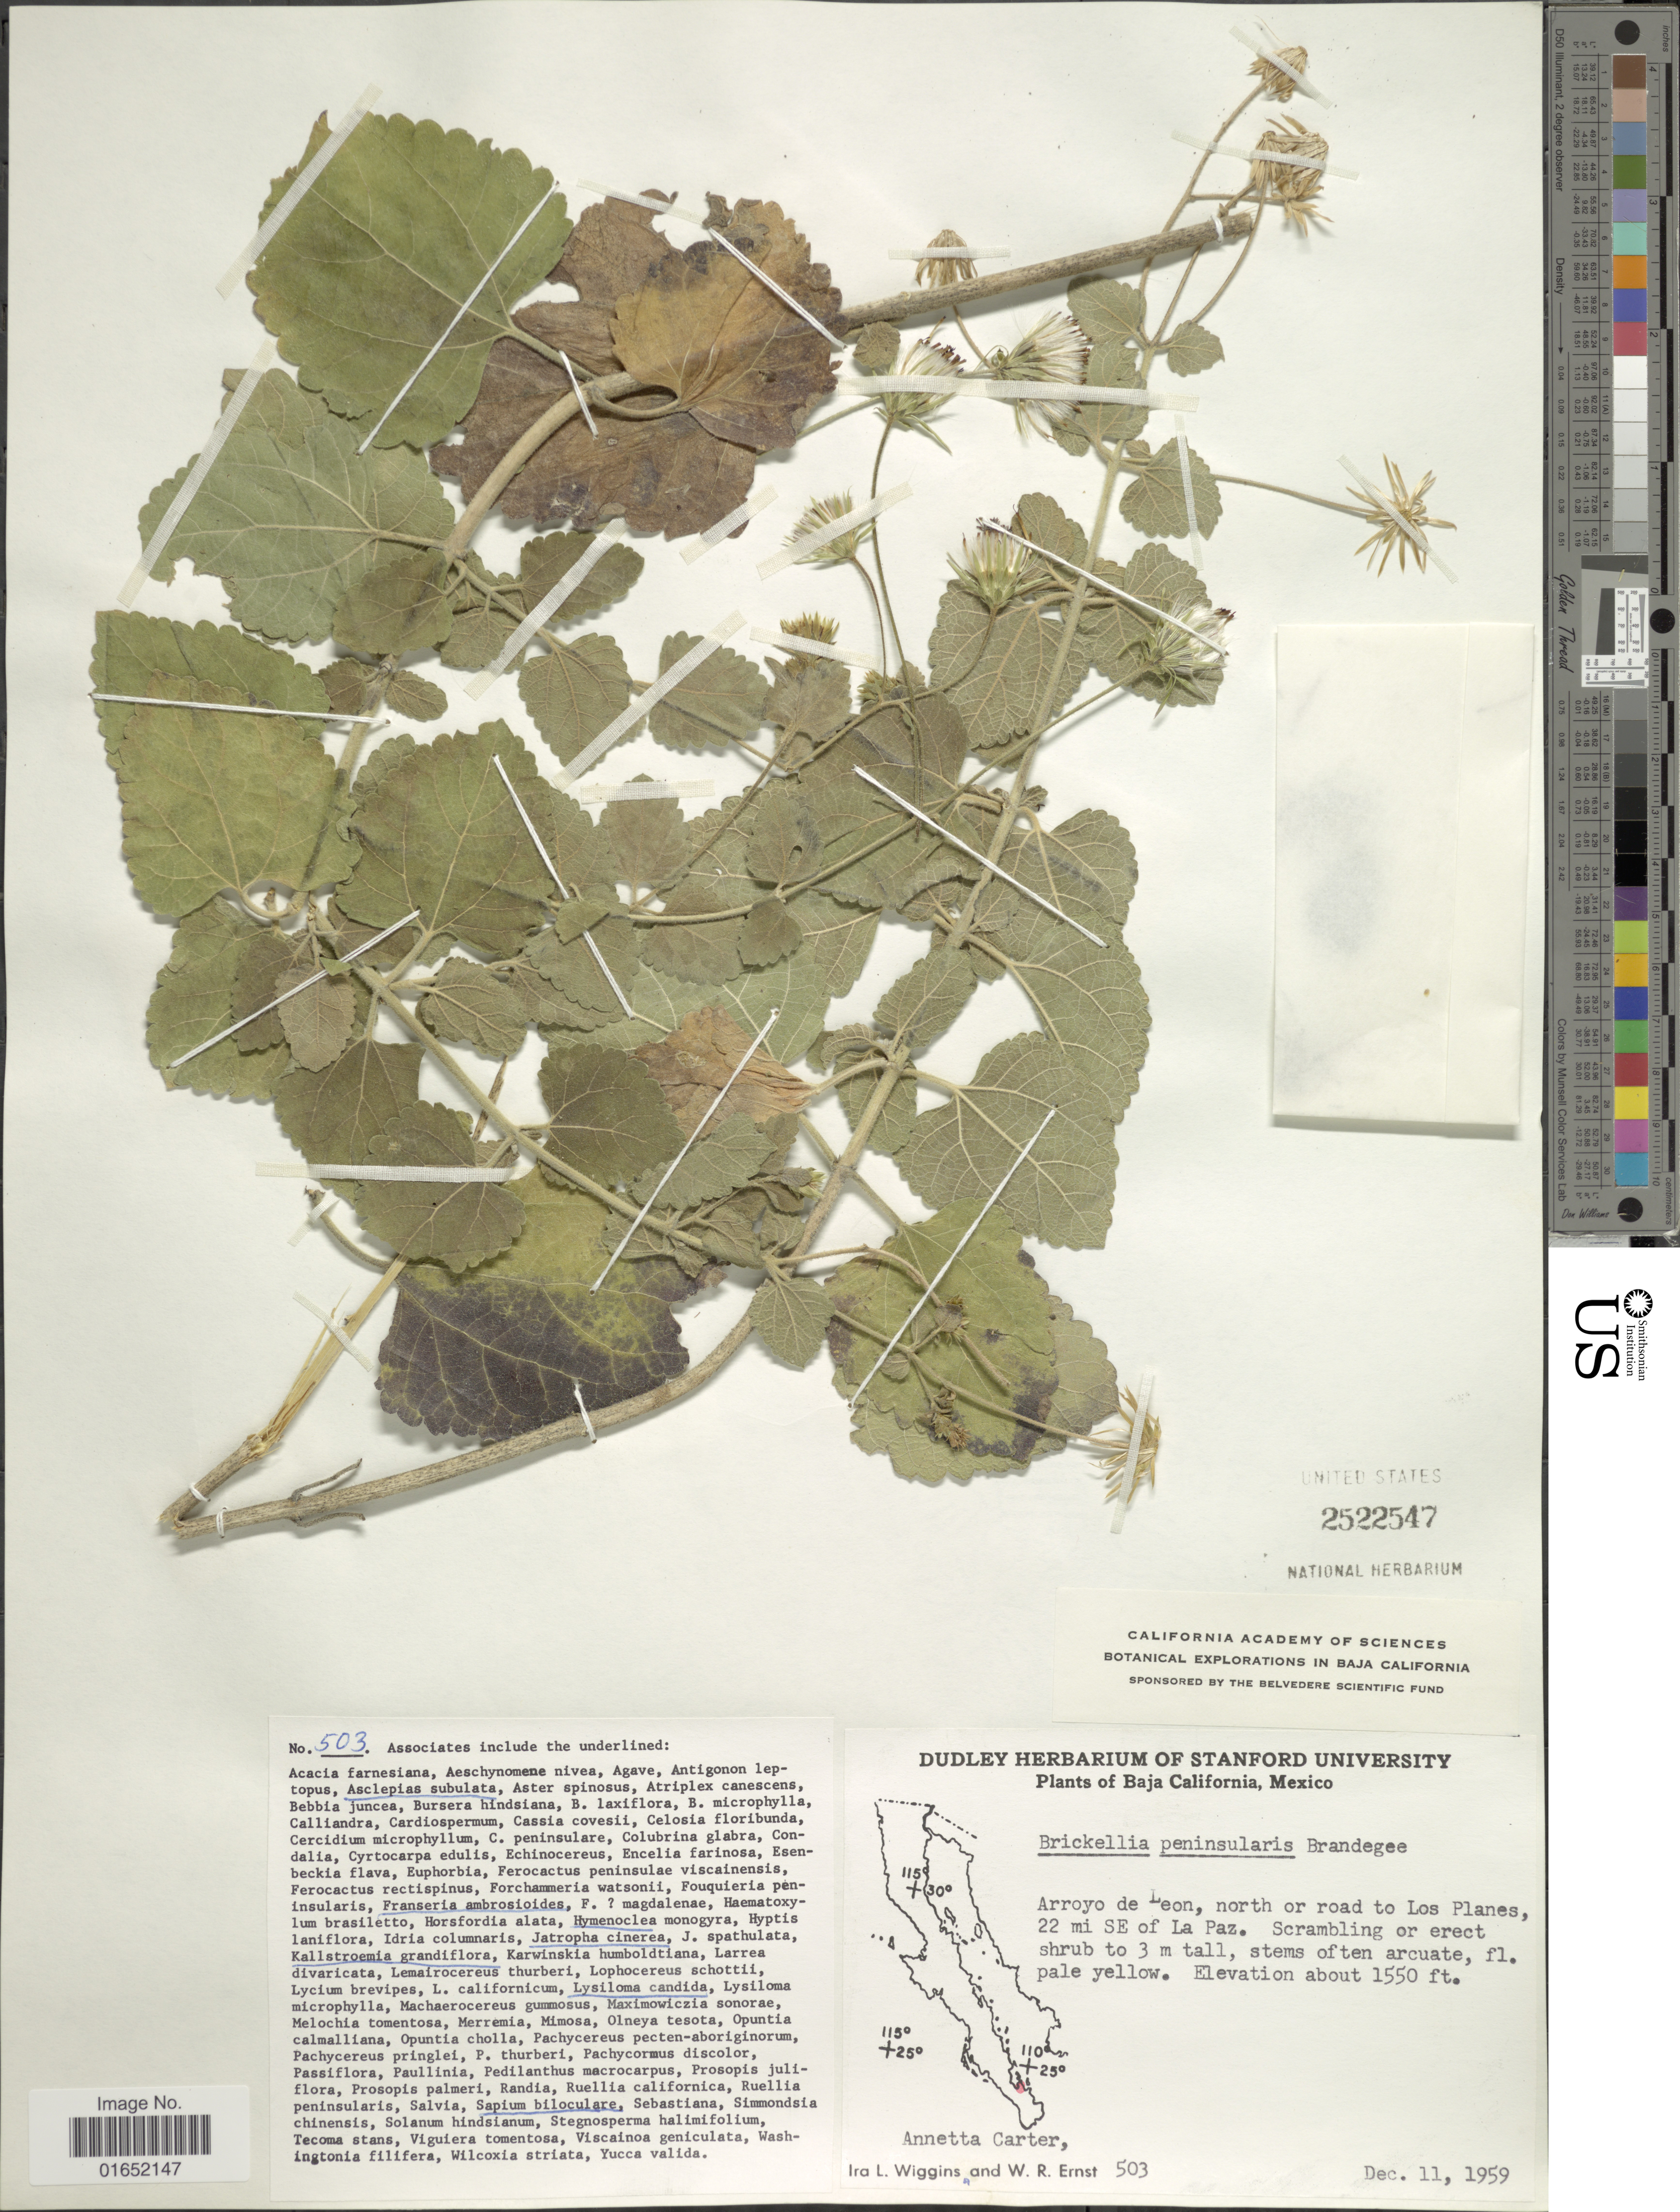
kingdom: Plantae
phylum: Tracheophyta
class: Magnoliopsida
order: Asterales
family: Asteraceae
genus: Brickellia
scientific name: Brickellia peninsularis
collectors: A. Carter, I. L. Wiggins & W. R. Ernst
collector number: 503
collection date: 1959-12-11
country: Mexico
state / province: Baja California Sur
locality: Arroyo de Leon, north or road to Los Planes, 22 mi SE of La Paz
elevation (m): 472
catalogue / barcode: US 2522547